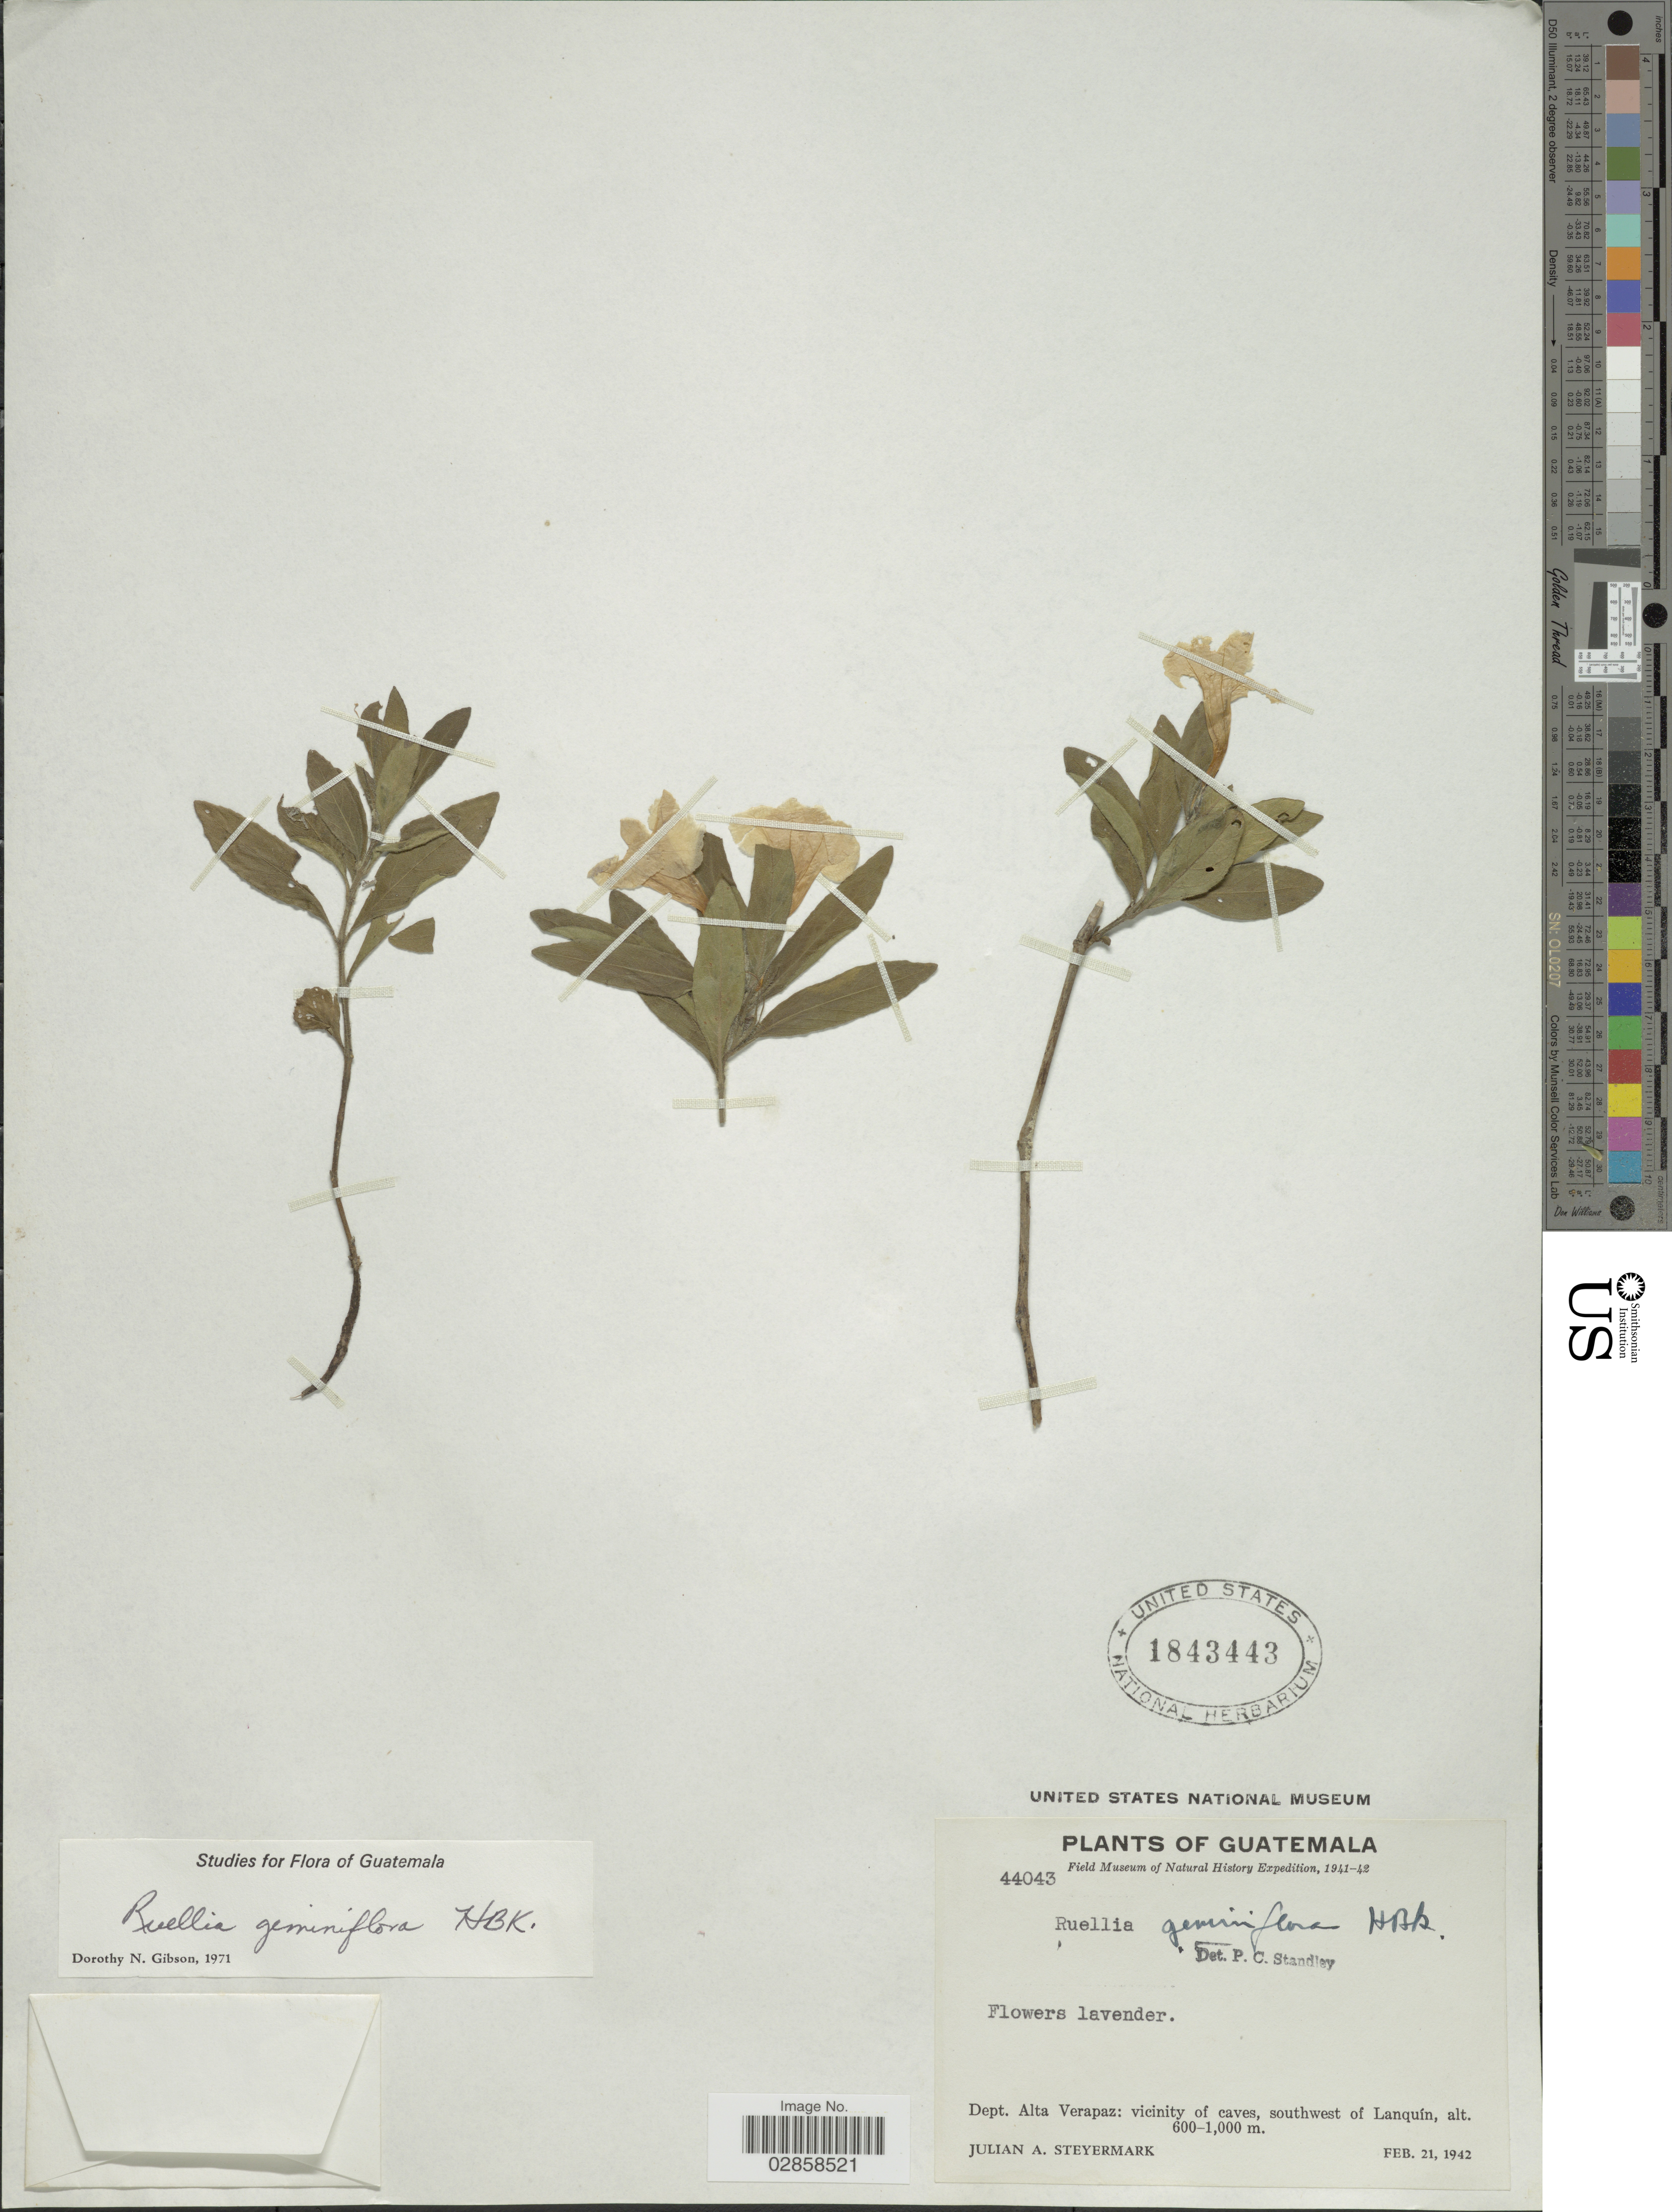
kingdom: Plantae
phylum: Tracheophyta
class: Magnoliopsida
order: Lamiales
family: Acanthaceae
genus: Ruellia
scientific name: Ruellia geminiflora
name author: Kunth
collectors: J. Steyermark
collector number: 44043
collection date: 1942-02-21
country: Guatemala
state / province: Alta Verapaz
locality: Dept. Alta Verapaz: vicinity of caves, southwest of Lanquín.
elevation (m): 600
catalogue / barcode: US 1843443